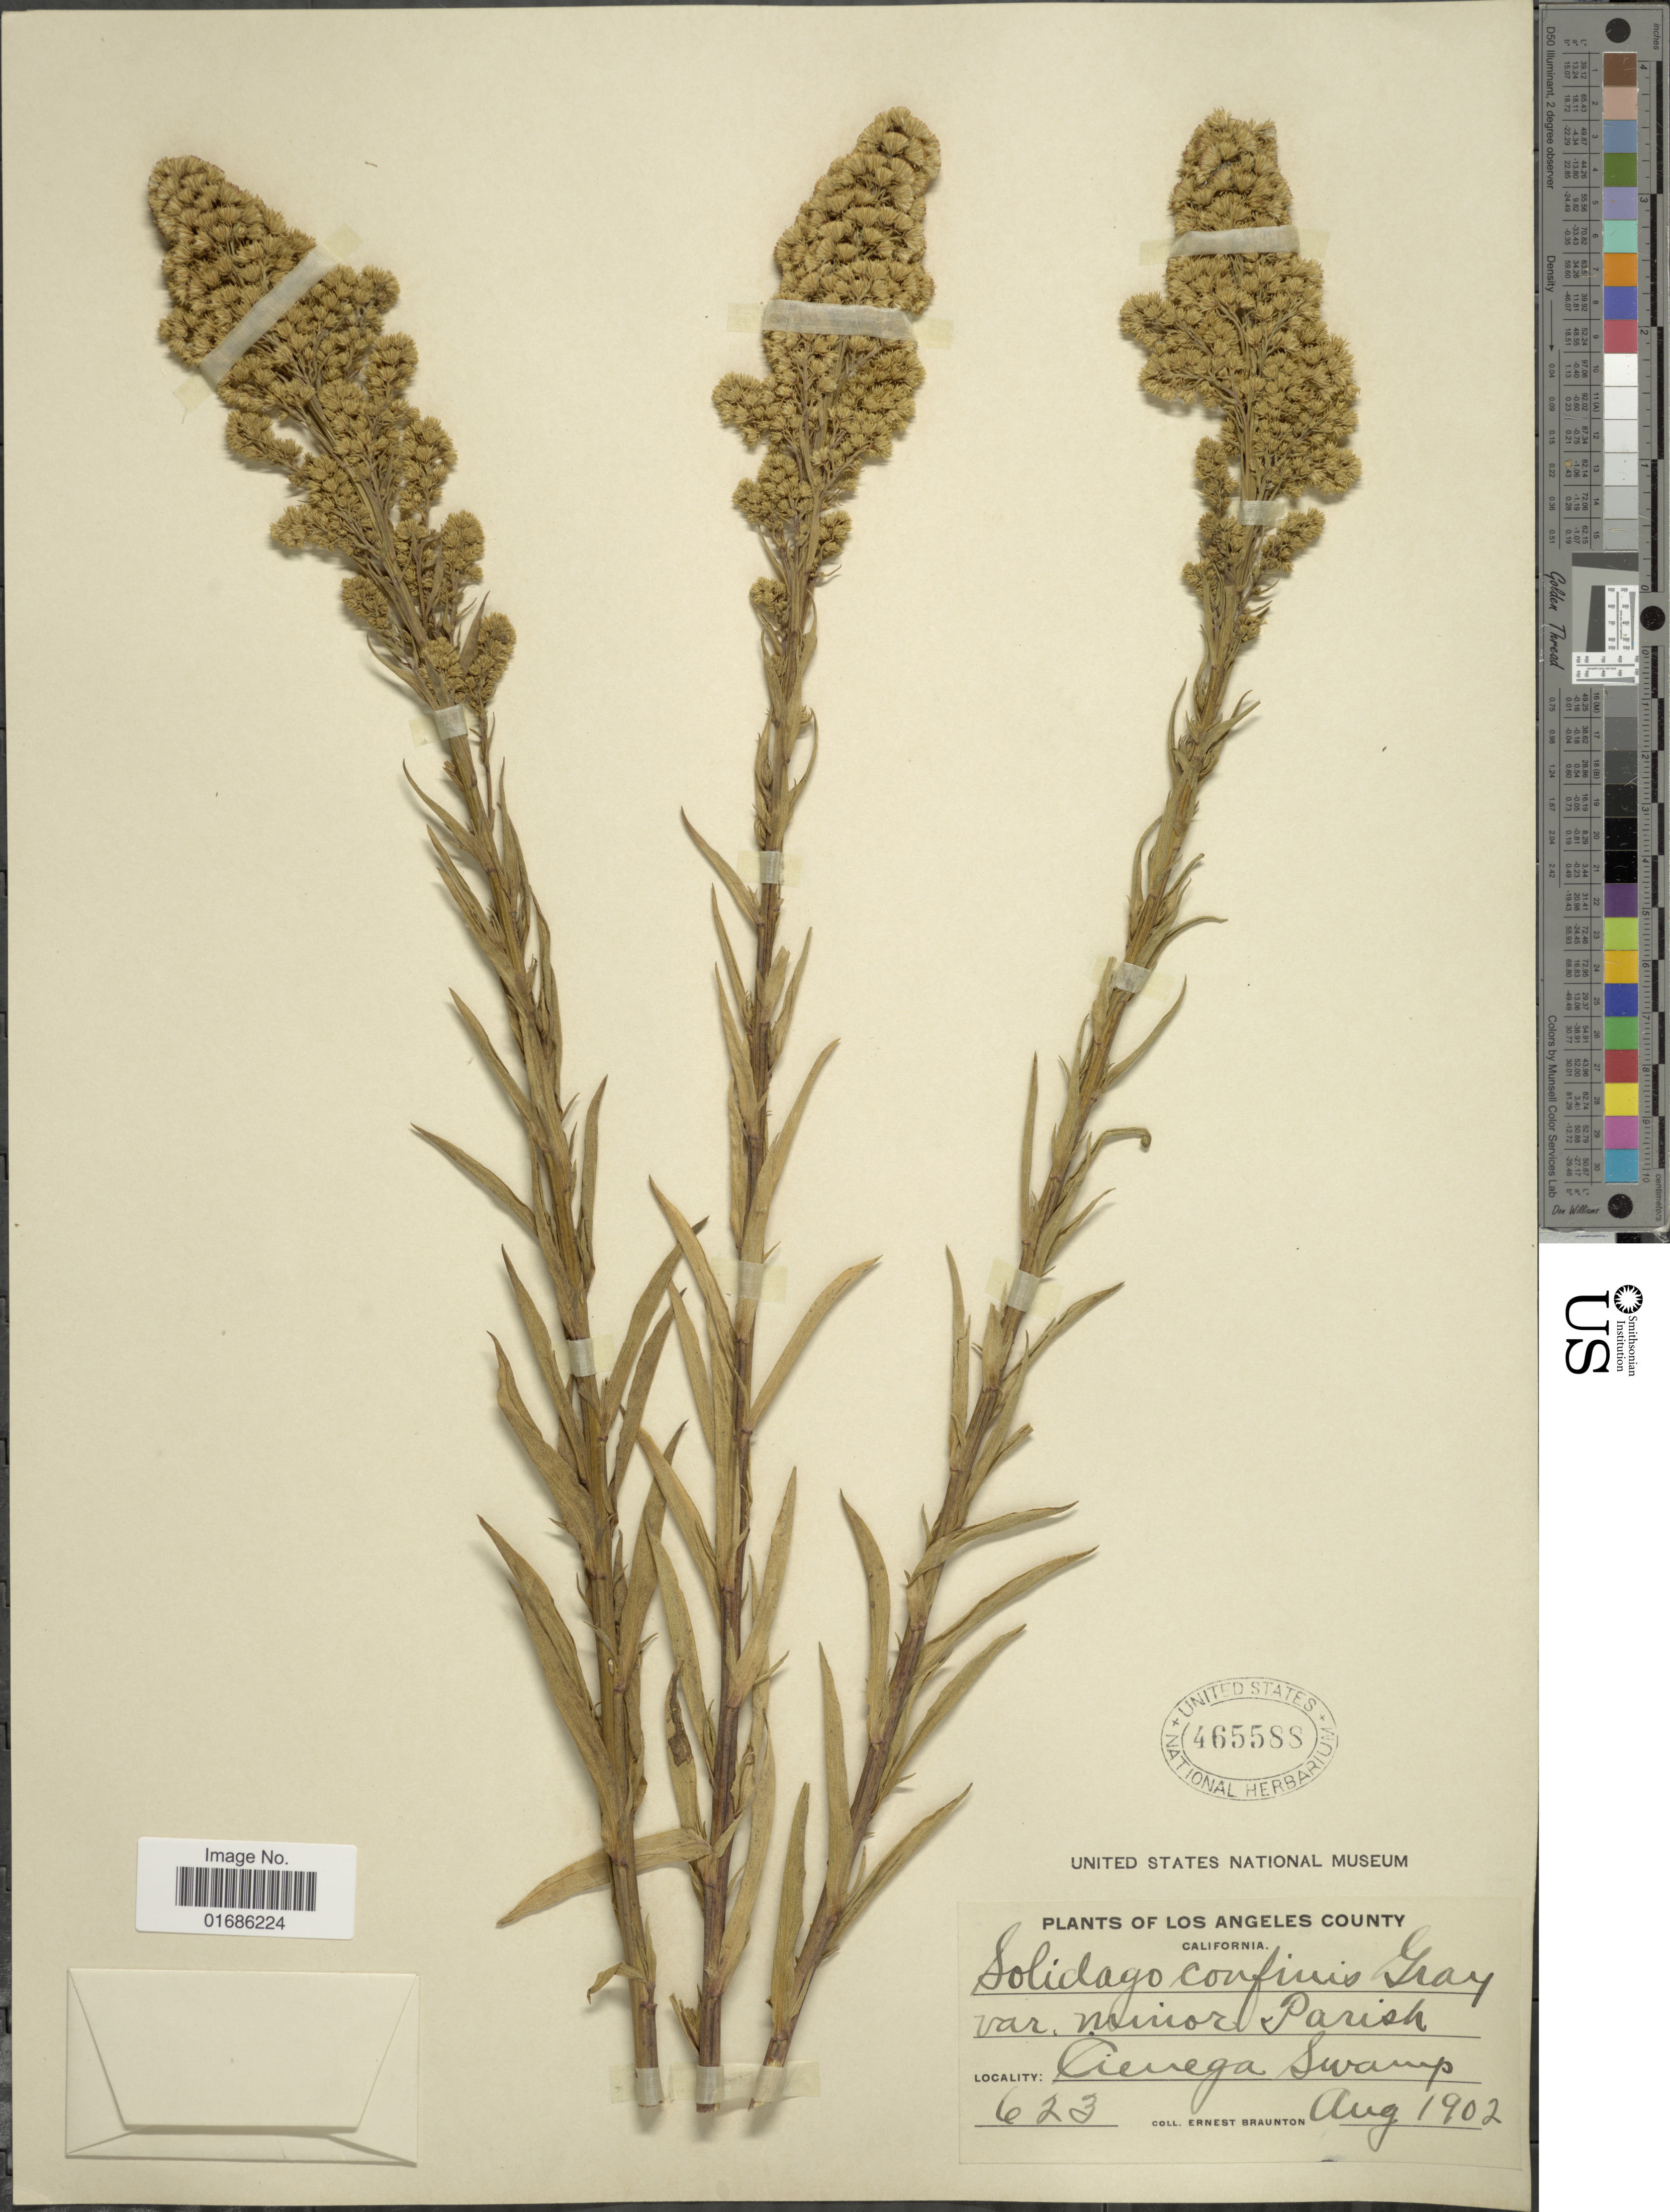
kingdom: Plantae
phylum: Tracheophyta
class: Magnoliopsida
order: Asterales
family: Asteraceae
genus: Solidago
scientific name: Solidago confinis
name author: A. Gray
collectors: E. Braunton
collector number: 623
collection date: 1902-08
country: United States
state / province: California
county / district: Los Angeles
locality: Los Angeles County, Cienega Swamp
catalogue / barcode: US 465588